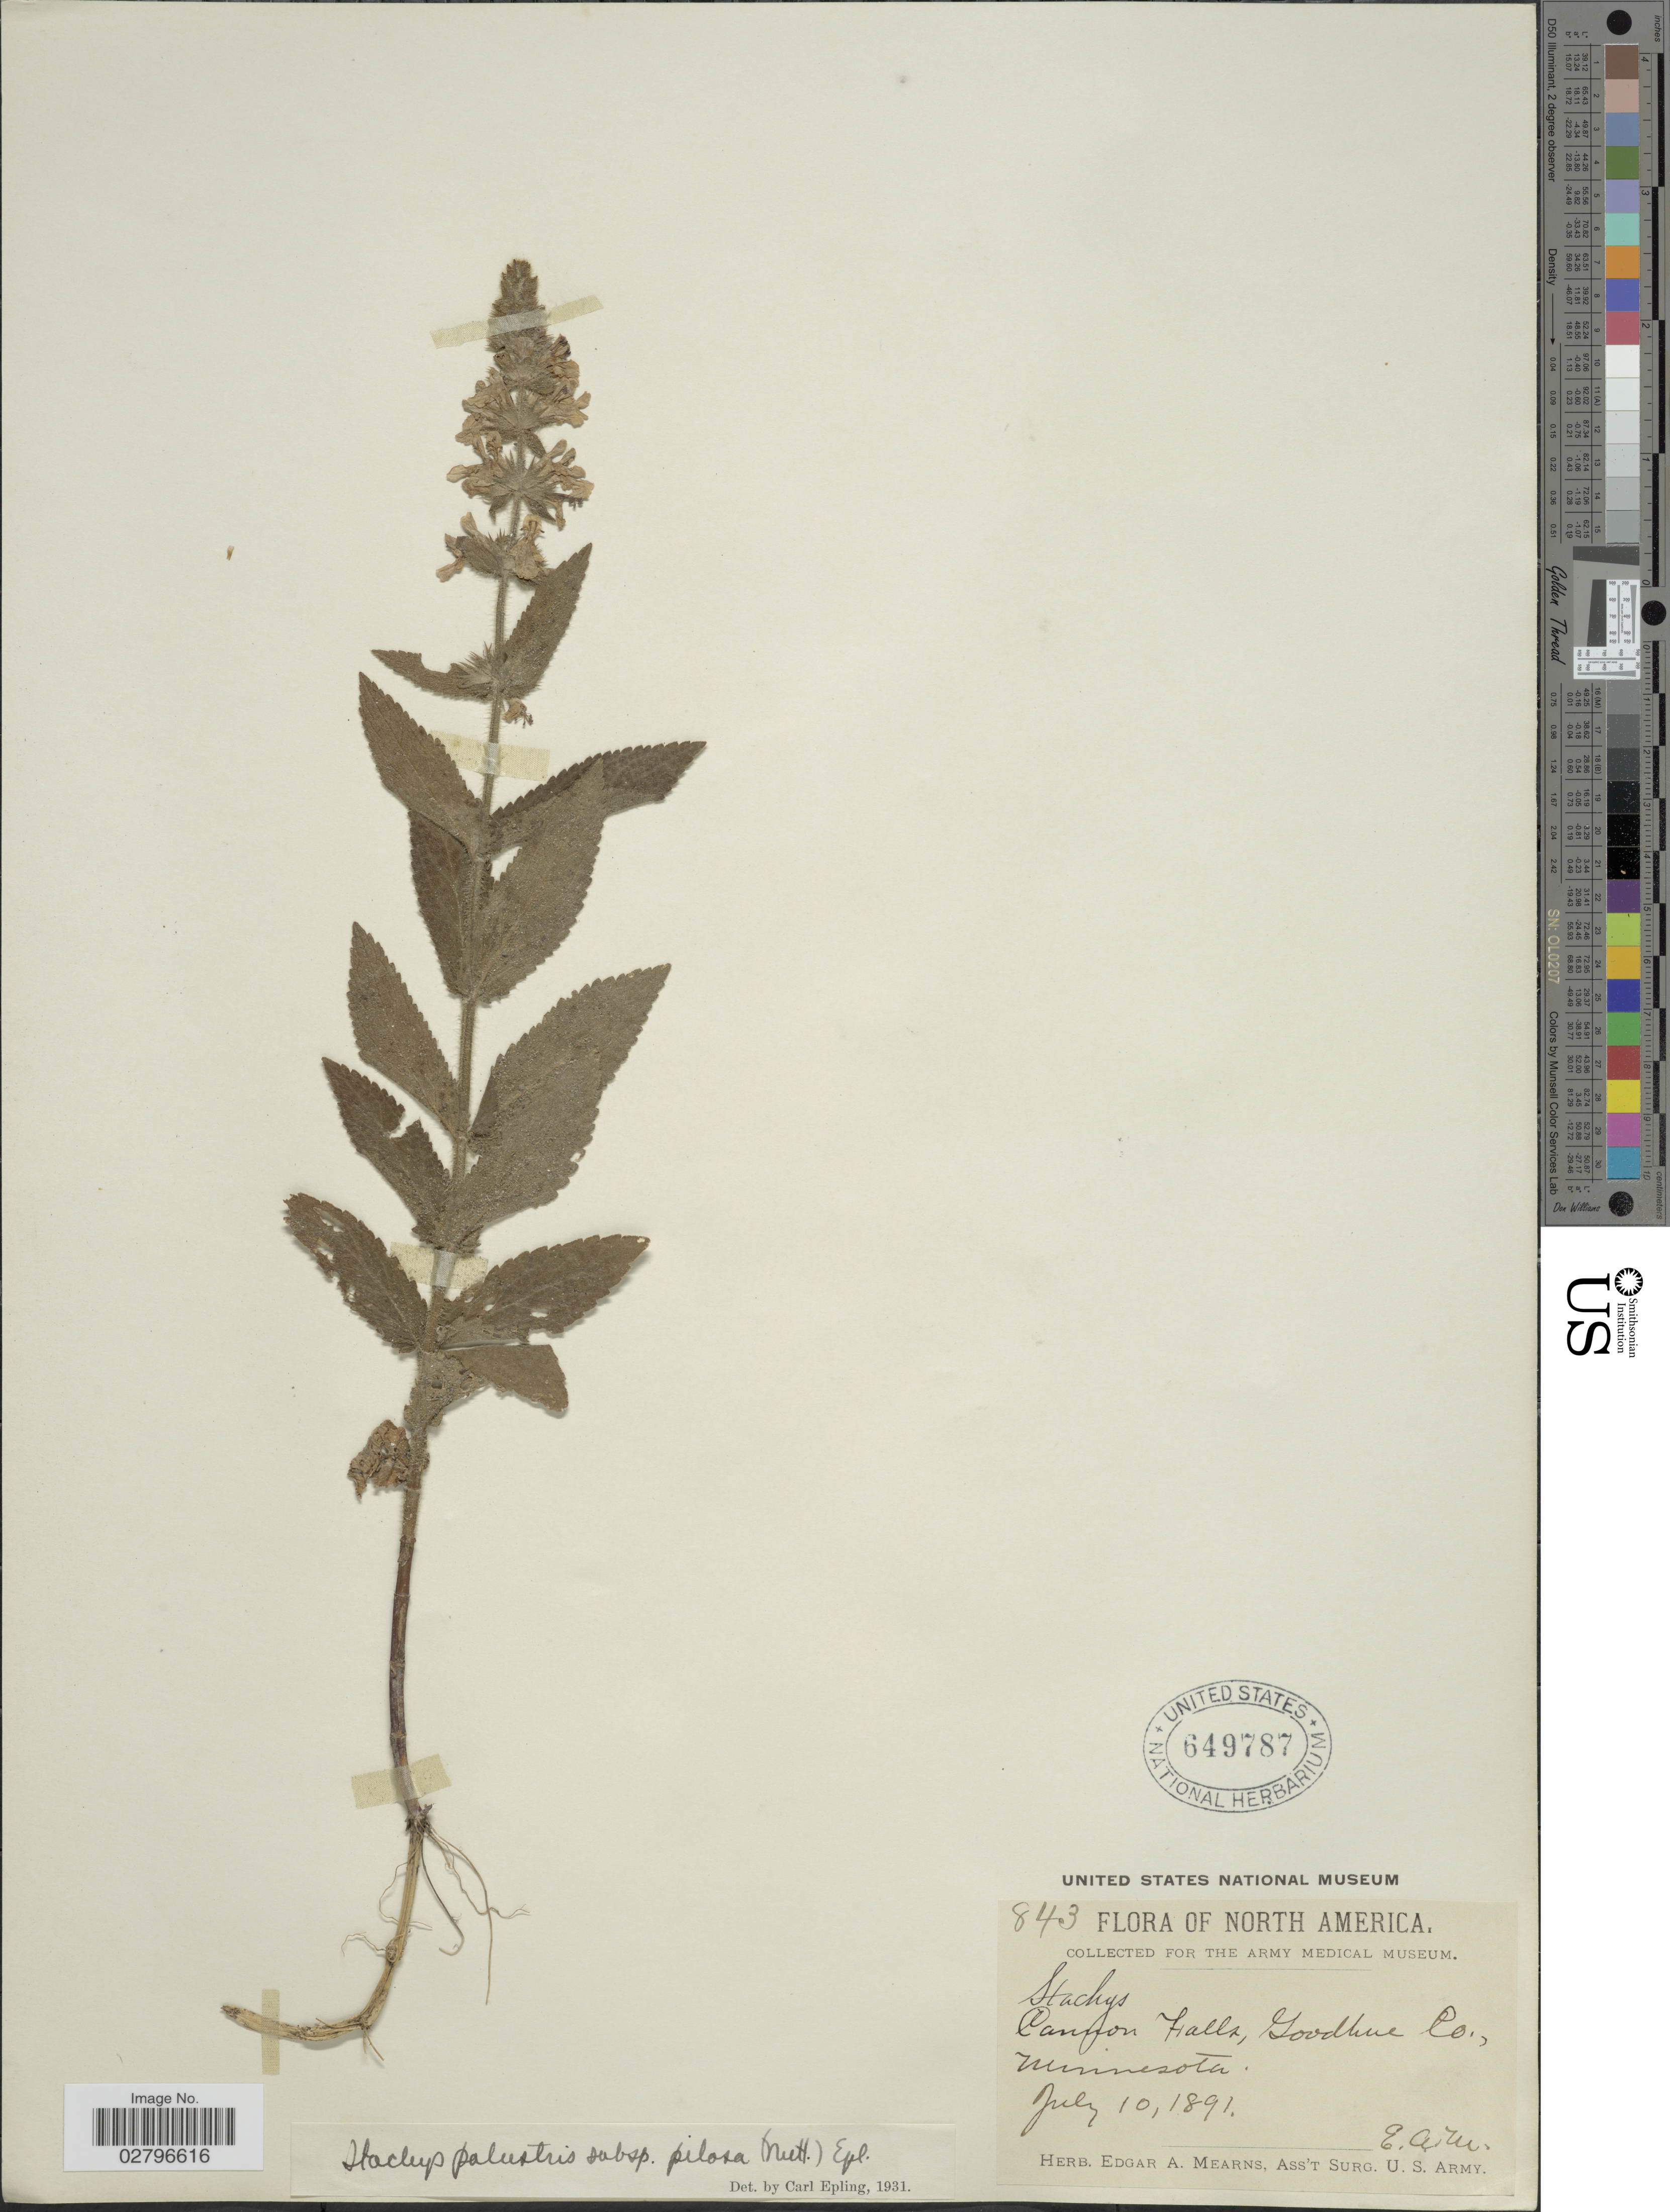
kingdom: Plantae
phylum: Tracheophyta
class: Magnoliopsida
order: Lamiales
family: Lamiaceae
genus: Stachys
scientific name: Stachys palustris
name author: L.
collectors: E. A. Mearns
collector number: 843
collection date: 1891-07-10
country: United States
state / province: Minnesota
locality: Cannon Falls, Goodhue Co.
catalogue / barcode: US 649787